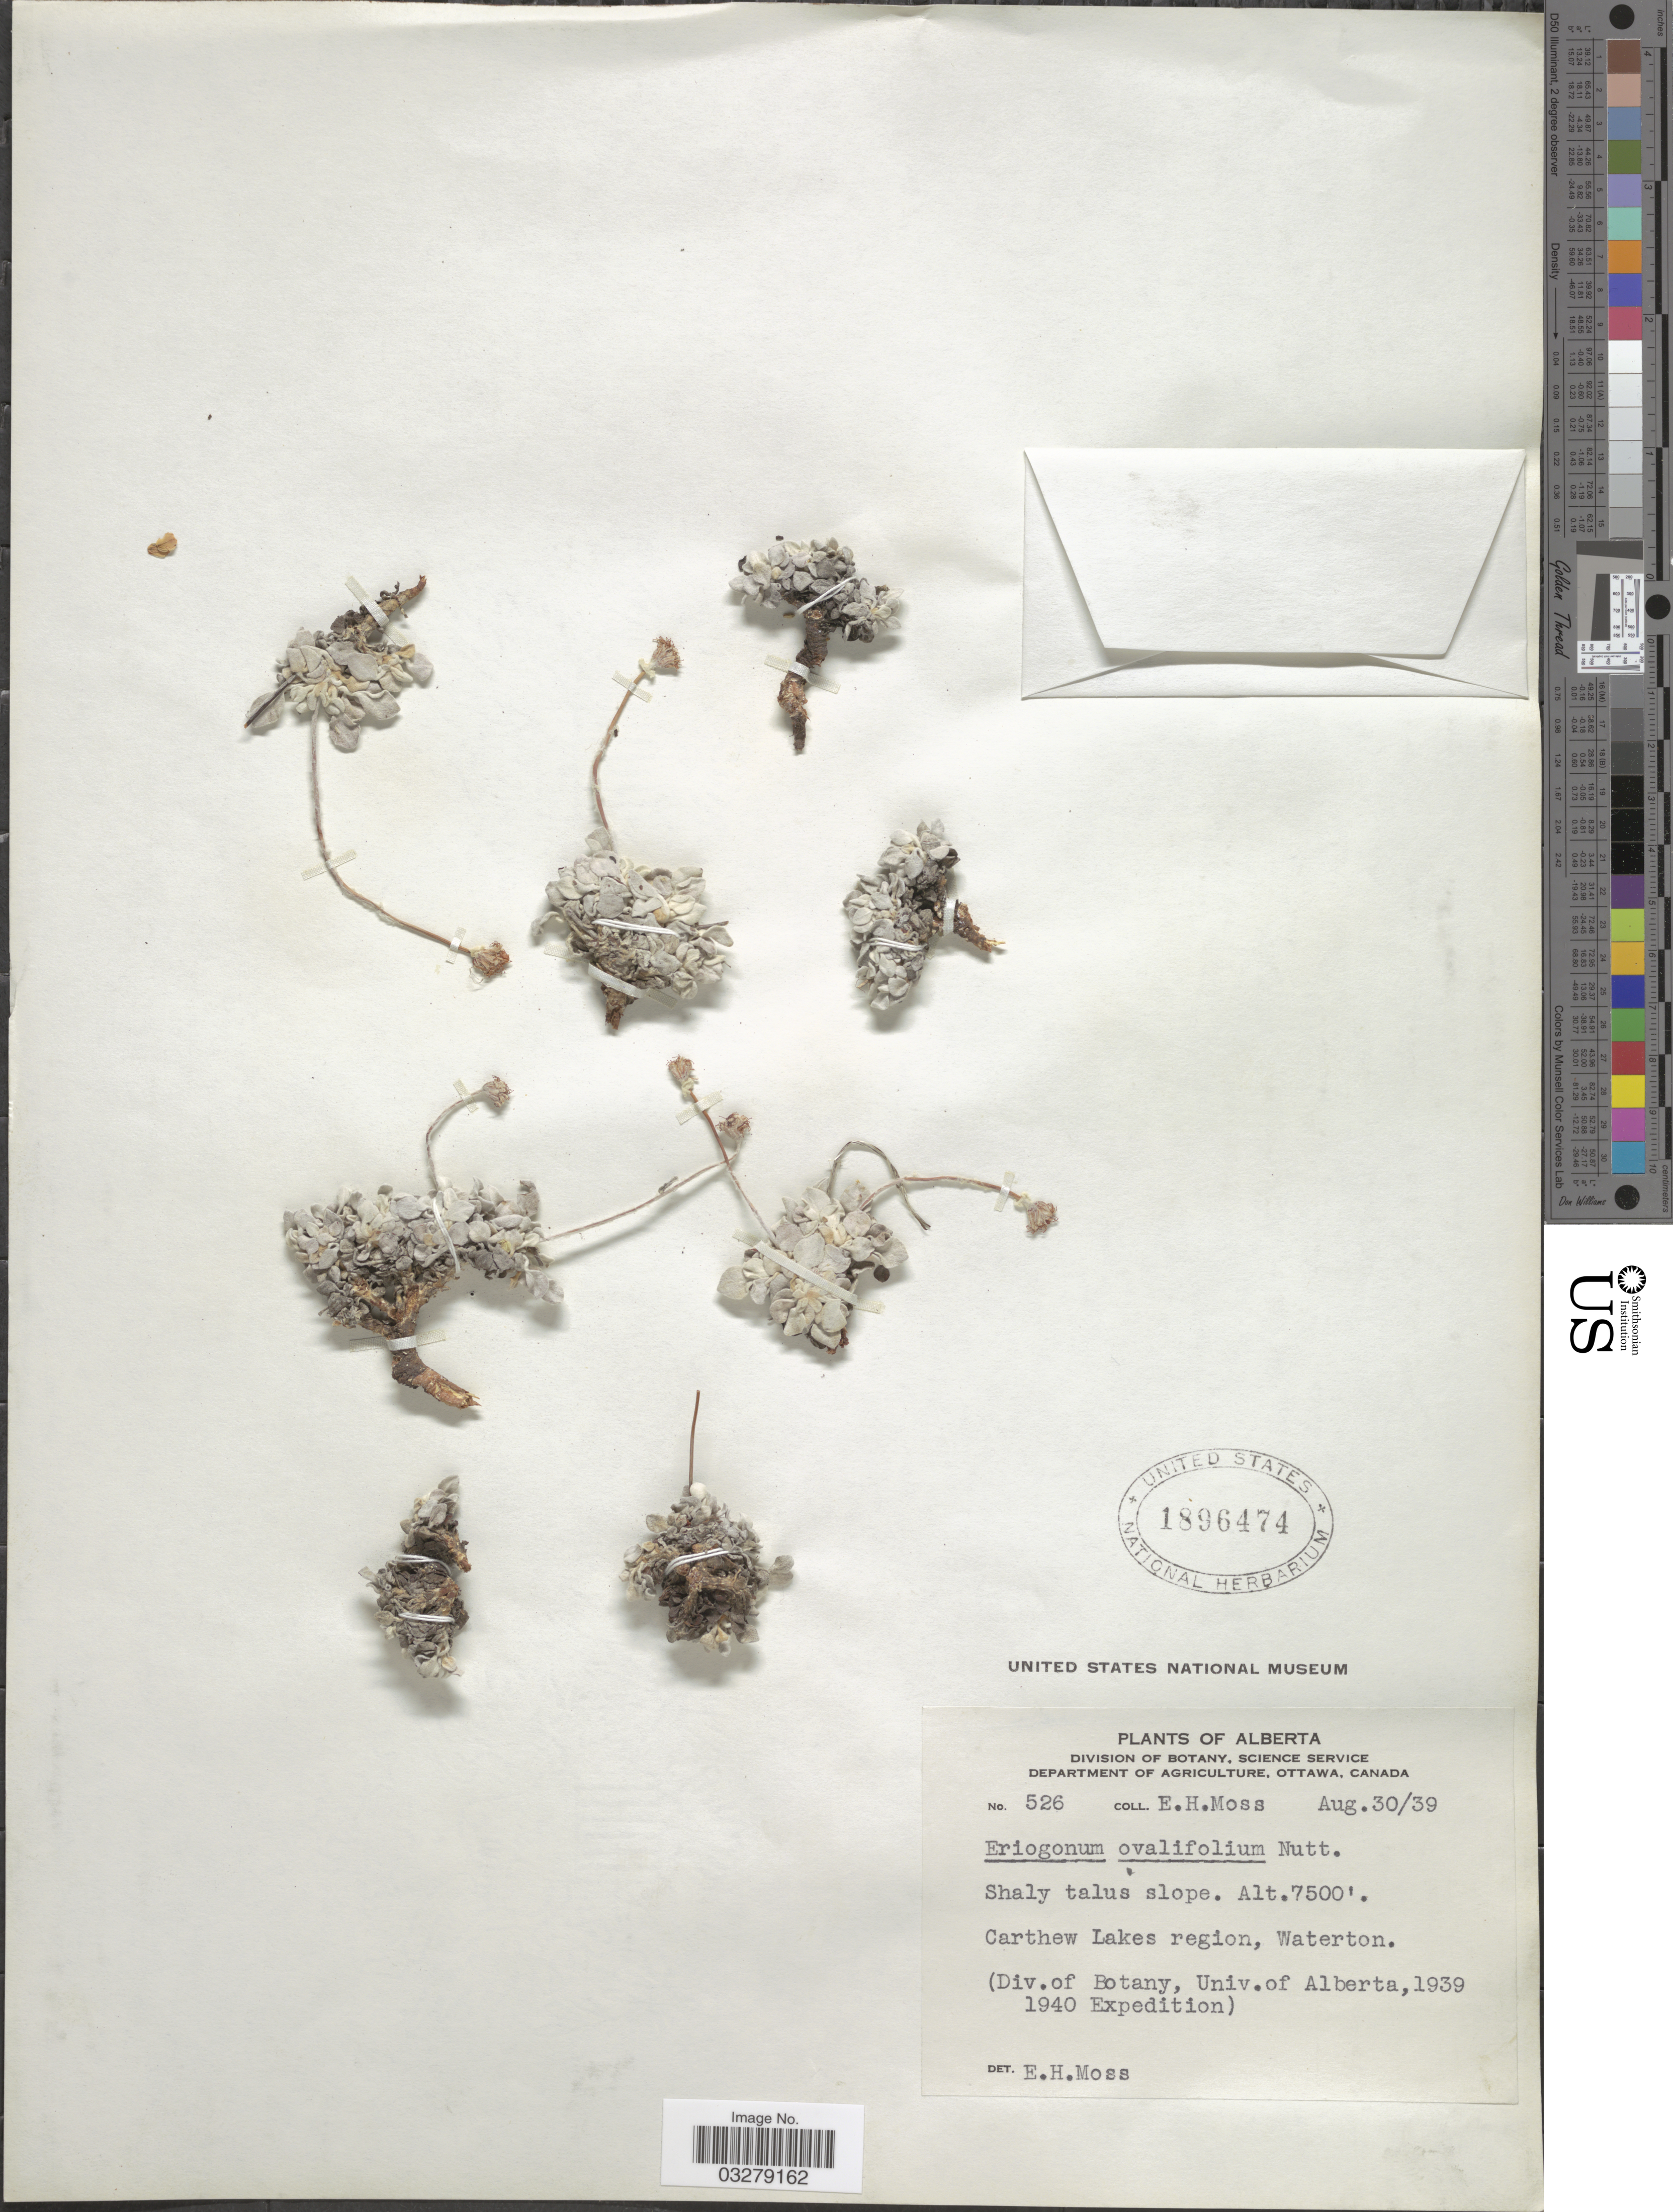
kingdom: Plantae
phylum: Tracheophyta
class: Magnoliopsida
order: Caryophyllales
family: Polygonaceae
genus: Eriogonum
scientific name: Eriogonum ovalifolium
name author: Nutt.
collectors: E. Moss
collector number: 526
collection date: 1939-08-30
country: Canada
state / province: Alberta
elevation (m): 2286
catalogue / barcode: US 1896474